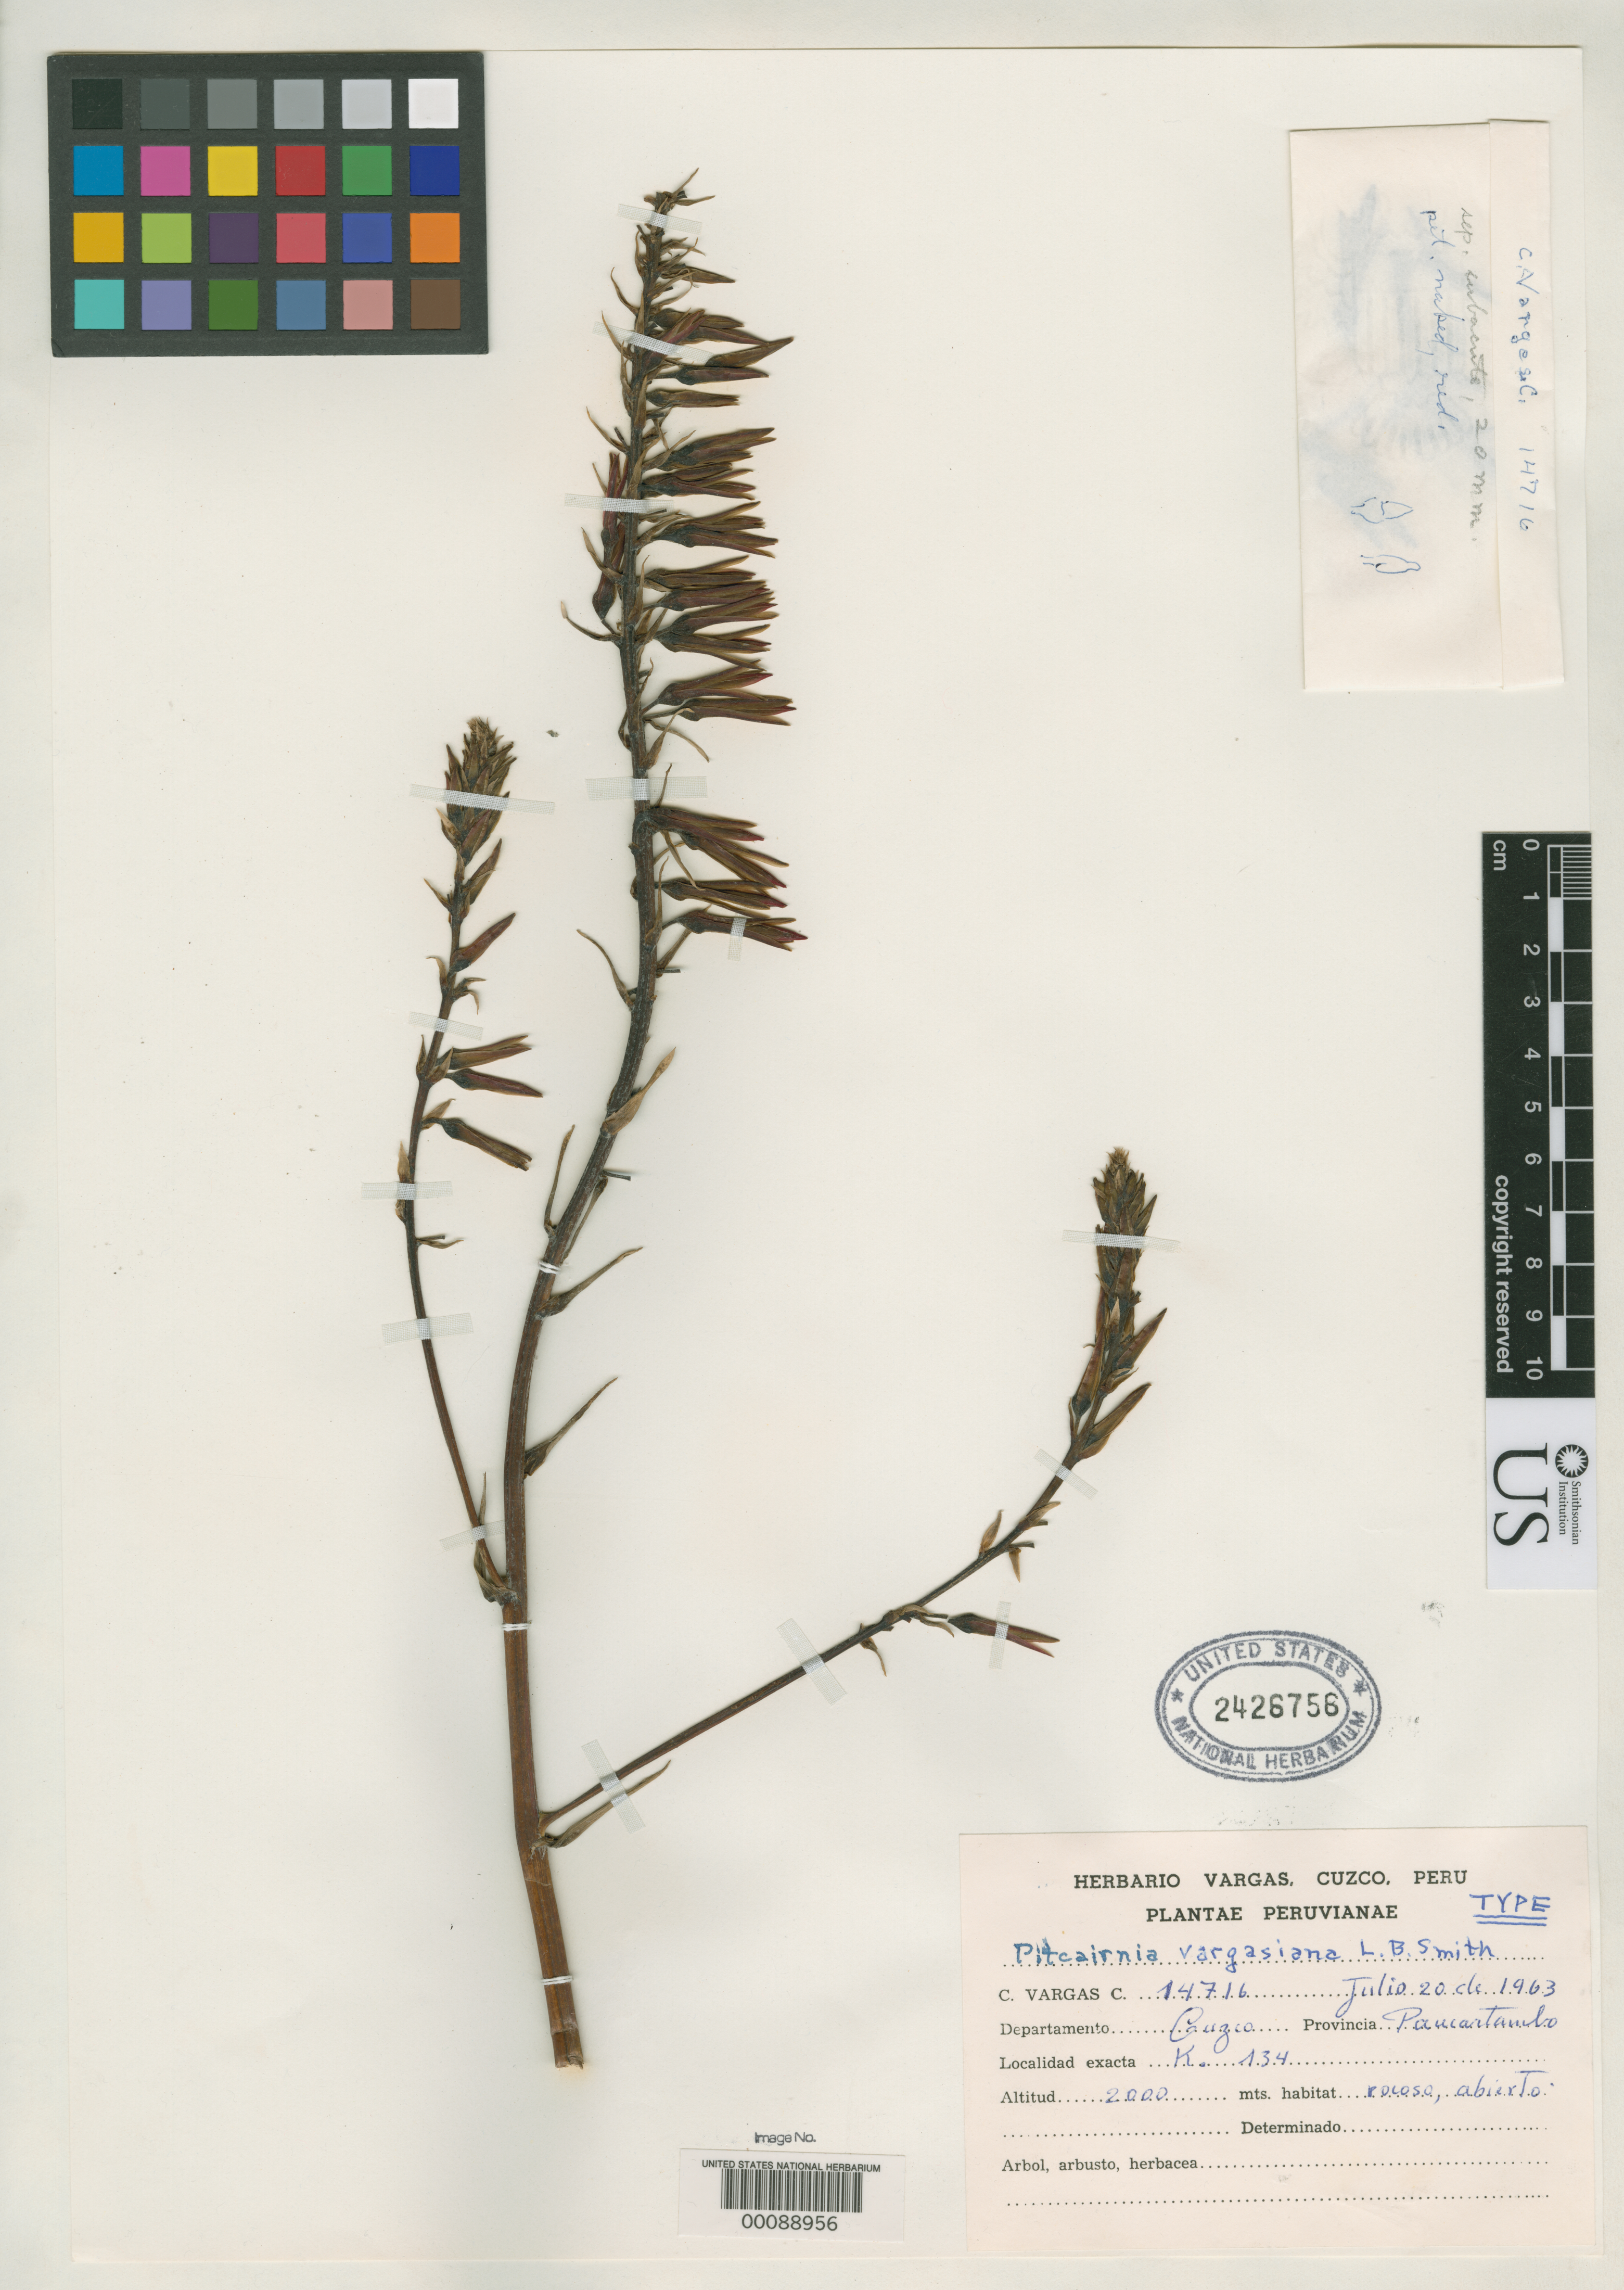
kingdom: Plantae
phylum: Tracheophyta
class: Liliopsida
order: Poales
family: Bromeliaceae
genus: Pitcairnia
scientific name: Pitcairnia vargasiana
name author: L.B. Sm.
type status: Holotype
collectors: C. Vargas Calderón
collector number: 14716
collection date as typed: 20 Jul 1963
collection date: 1963-07-20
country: Peru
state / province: Cusco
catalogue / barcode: US 2426756